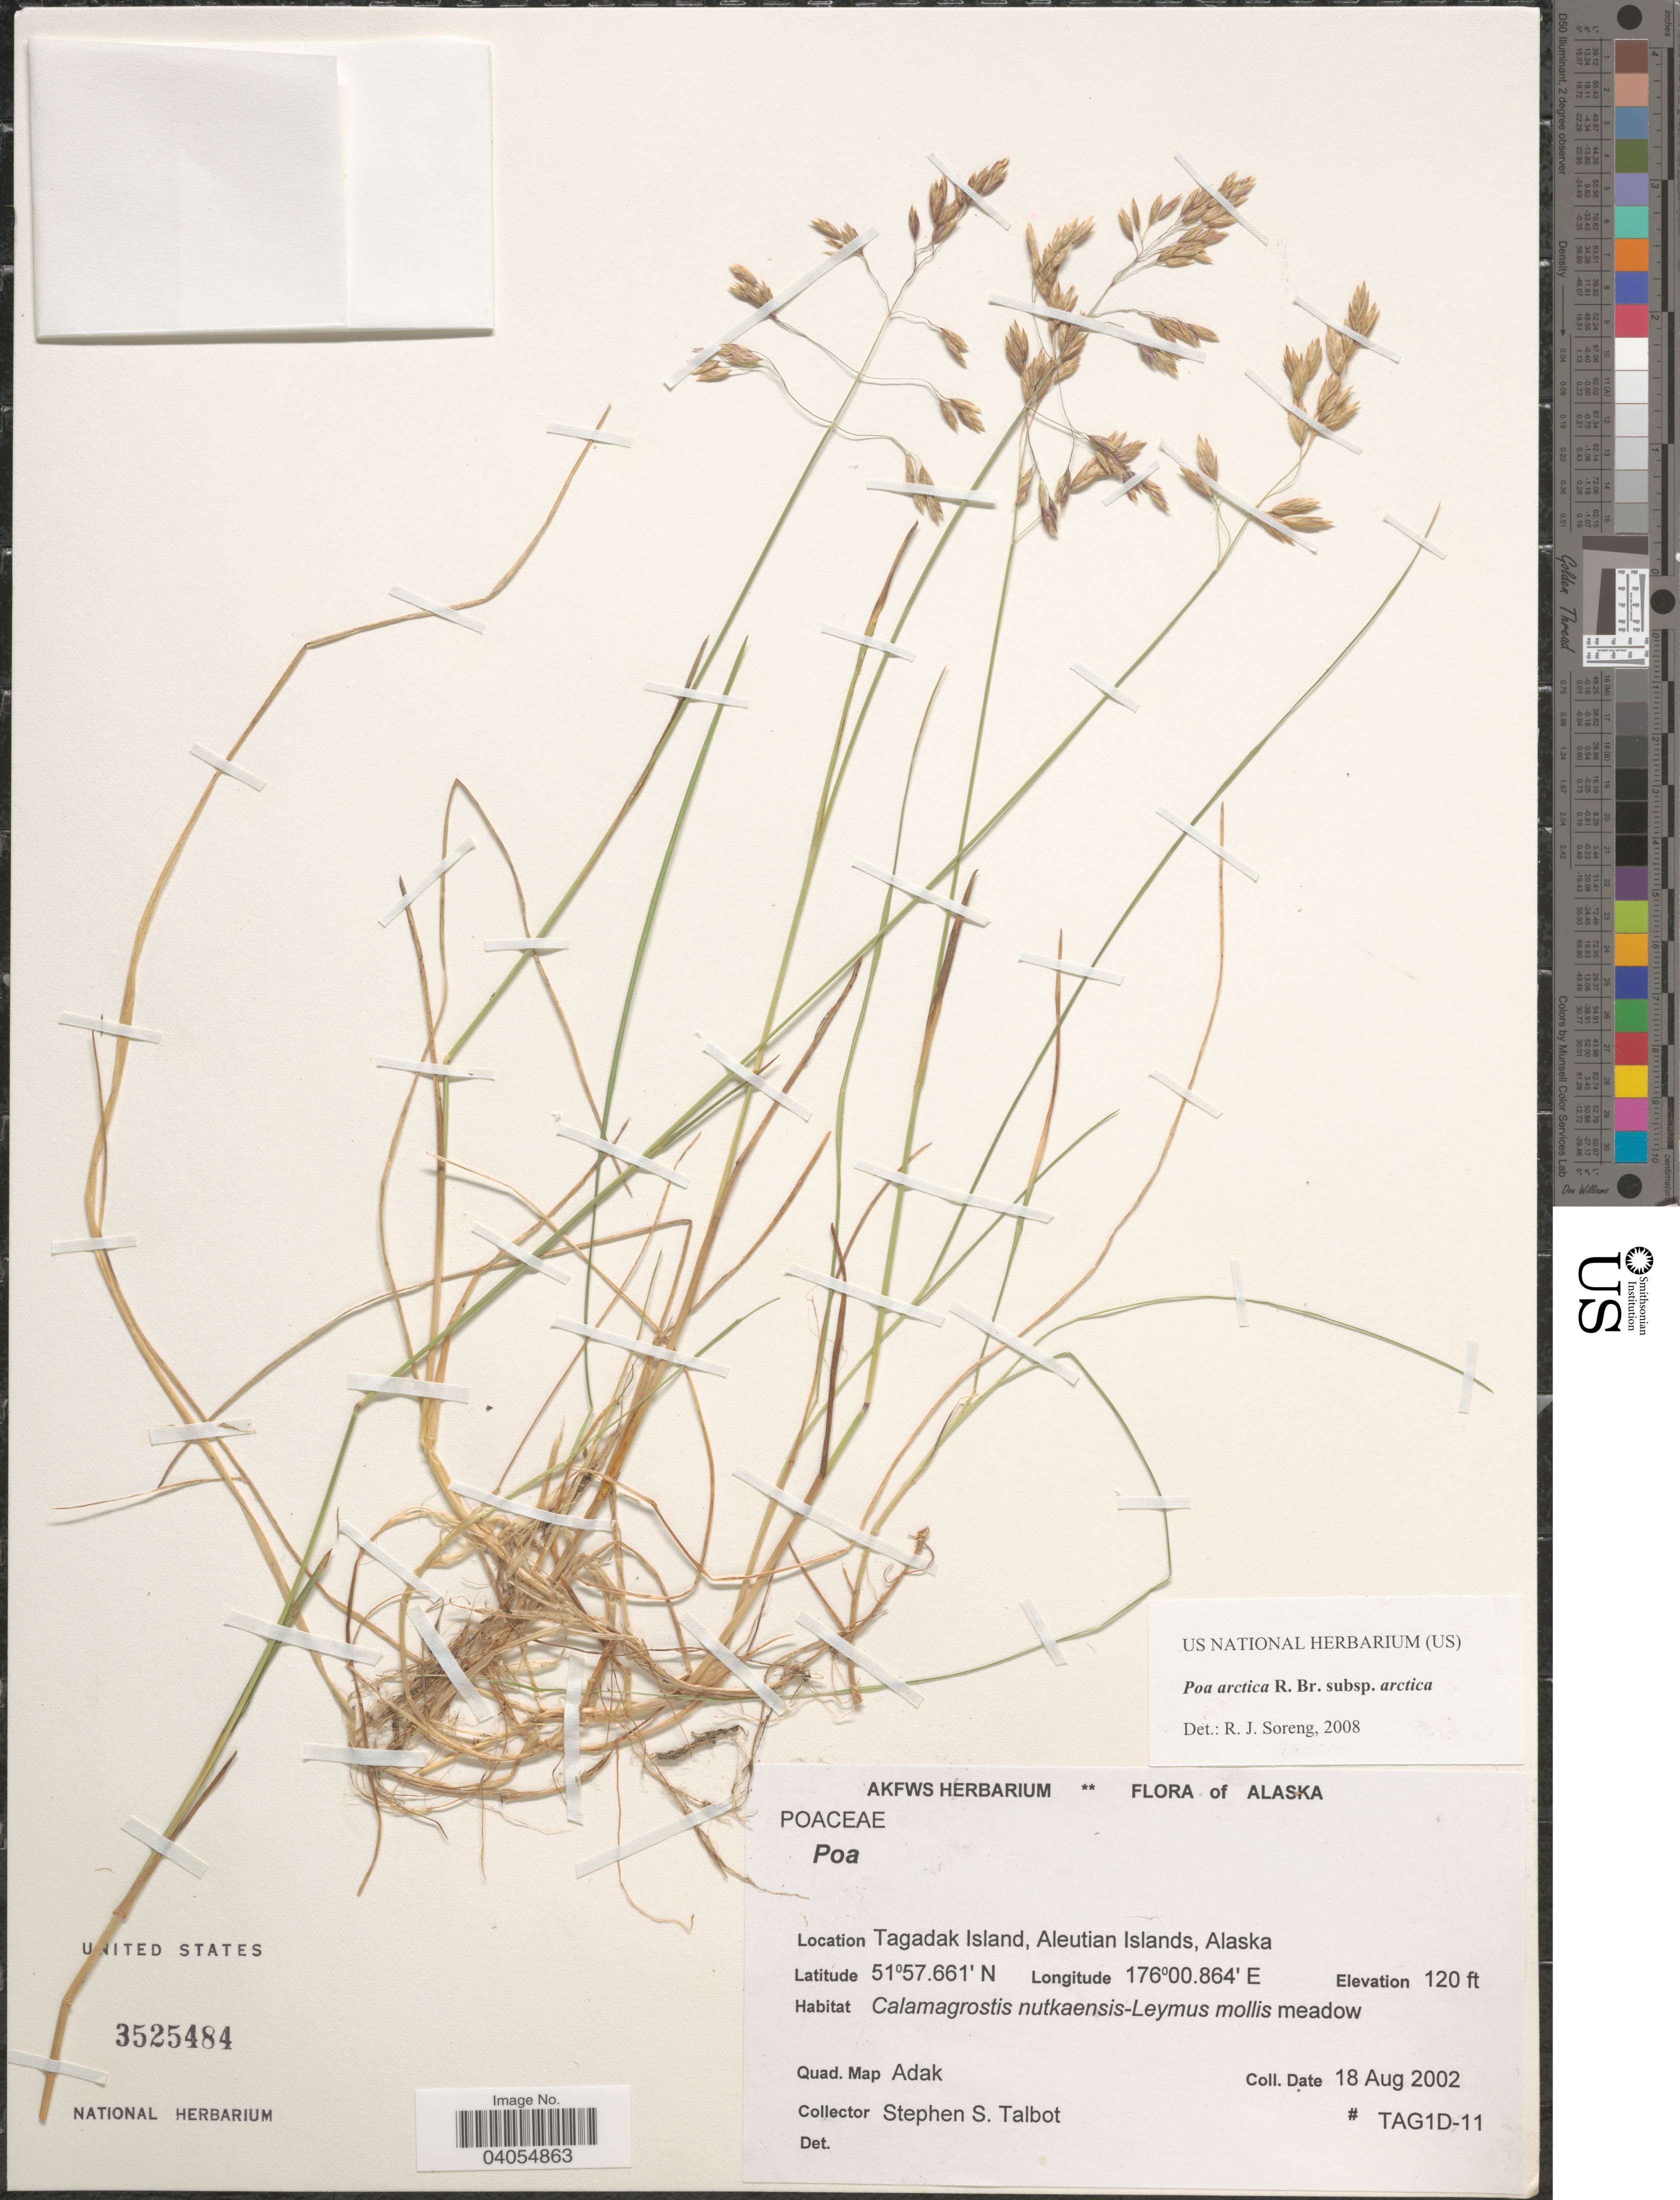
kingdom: Plantae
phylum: Tracheophyta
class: Liliopsida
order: Poales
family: Poaceae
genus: Poa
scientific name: Poa arctica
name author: R. Br.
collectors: S. S. Talbot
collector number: TAG1D-11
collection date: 2002-08-18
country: United States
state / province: Alaska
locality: Tagadak Island, Aleutian Islands. Quad. Map Adak.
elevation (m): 37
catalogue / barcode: US 3525484